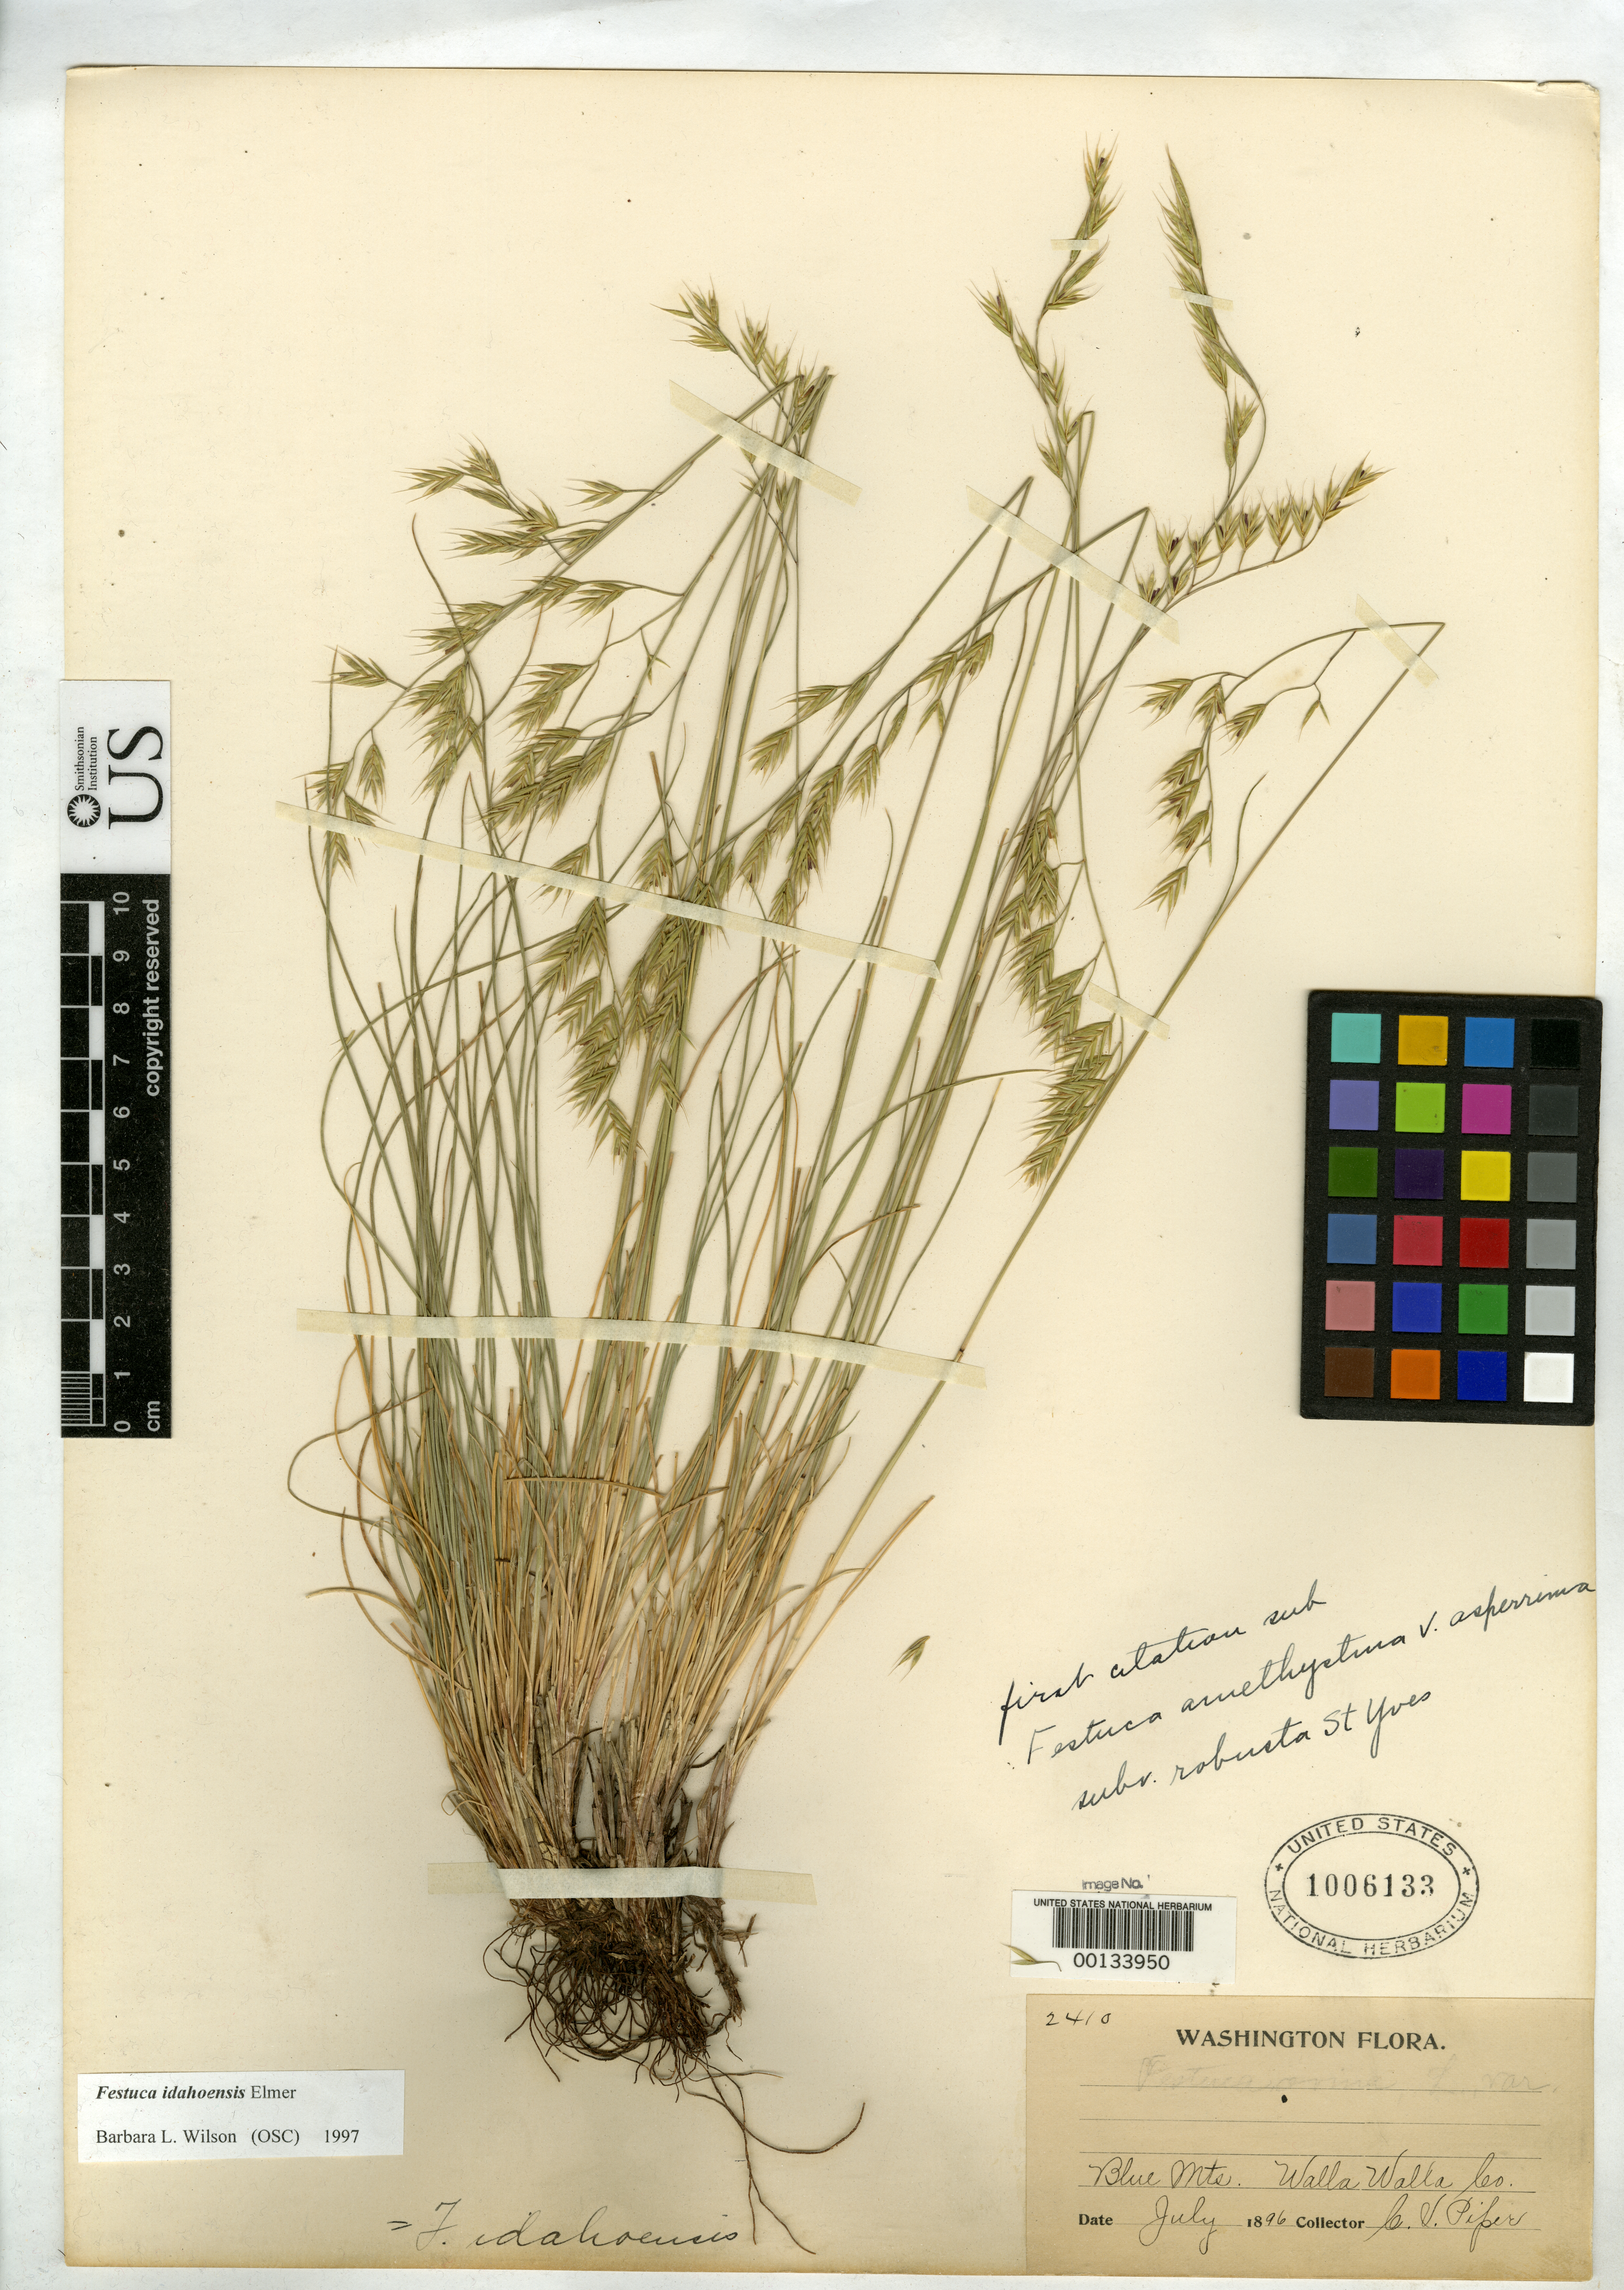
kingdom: Plantae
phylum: Tracheophyta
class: Liliopsida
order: Poales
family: Poaceae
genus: Festuca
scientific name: Festuca amethystina subvar. robusta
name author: Saint-Yves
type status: Syntype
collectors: C. V. Piper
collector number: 2410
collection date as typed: Jul 1896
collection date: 1896-07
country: United States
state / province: Washington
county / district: Walla Walla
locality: Blue Mountains.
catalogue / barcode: US 1006133